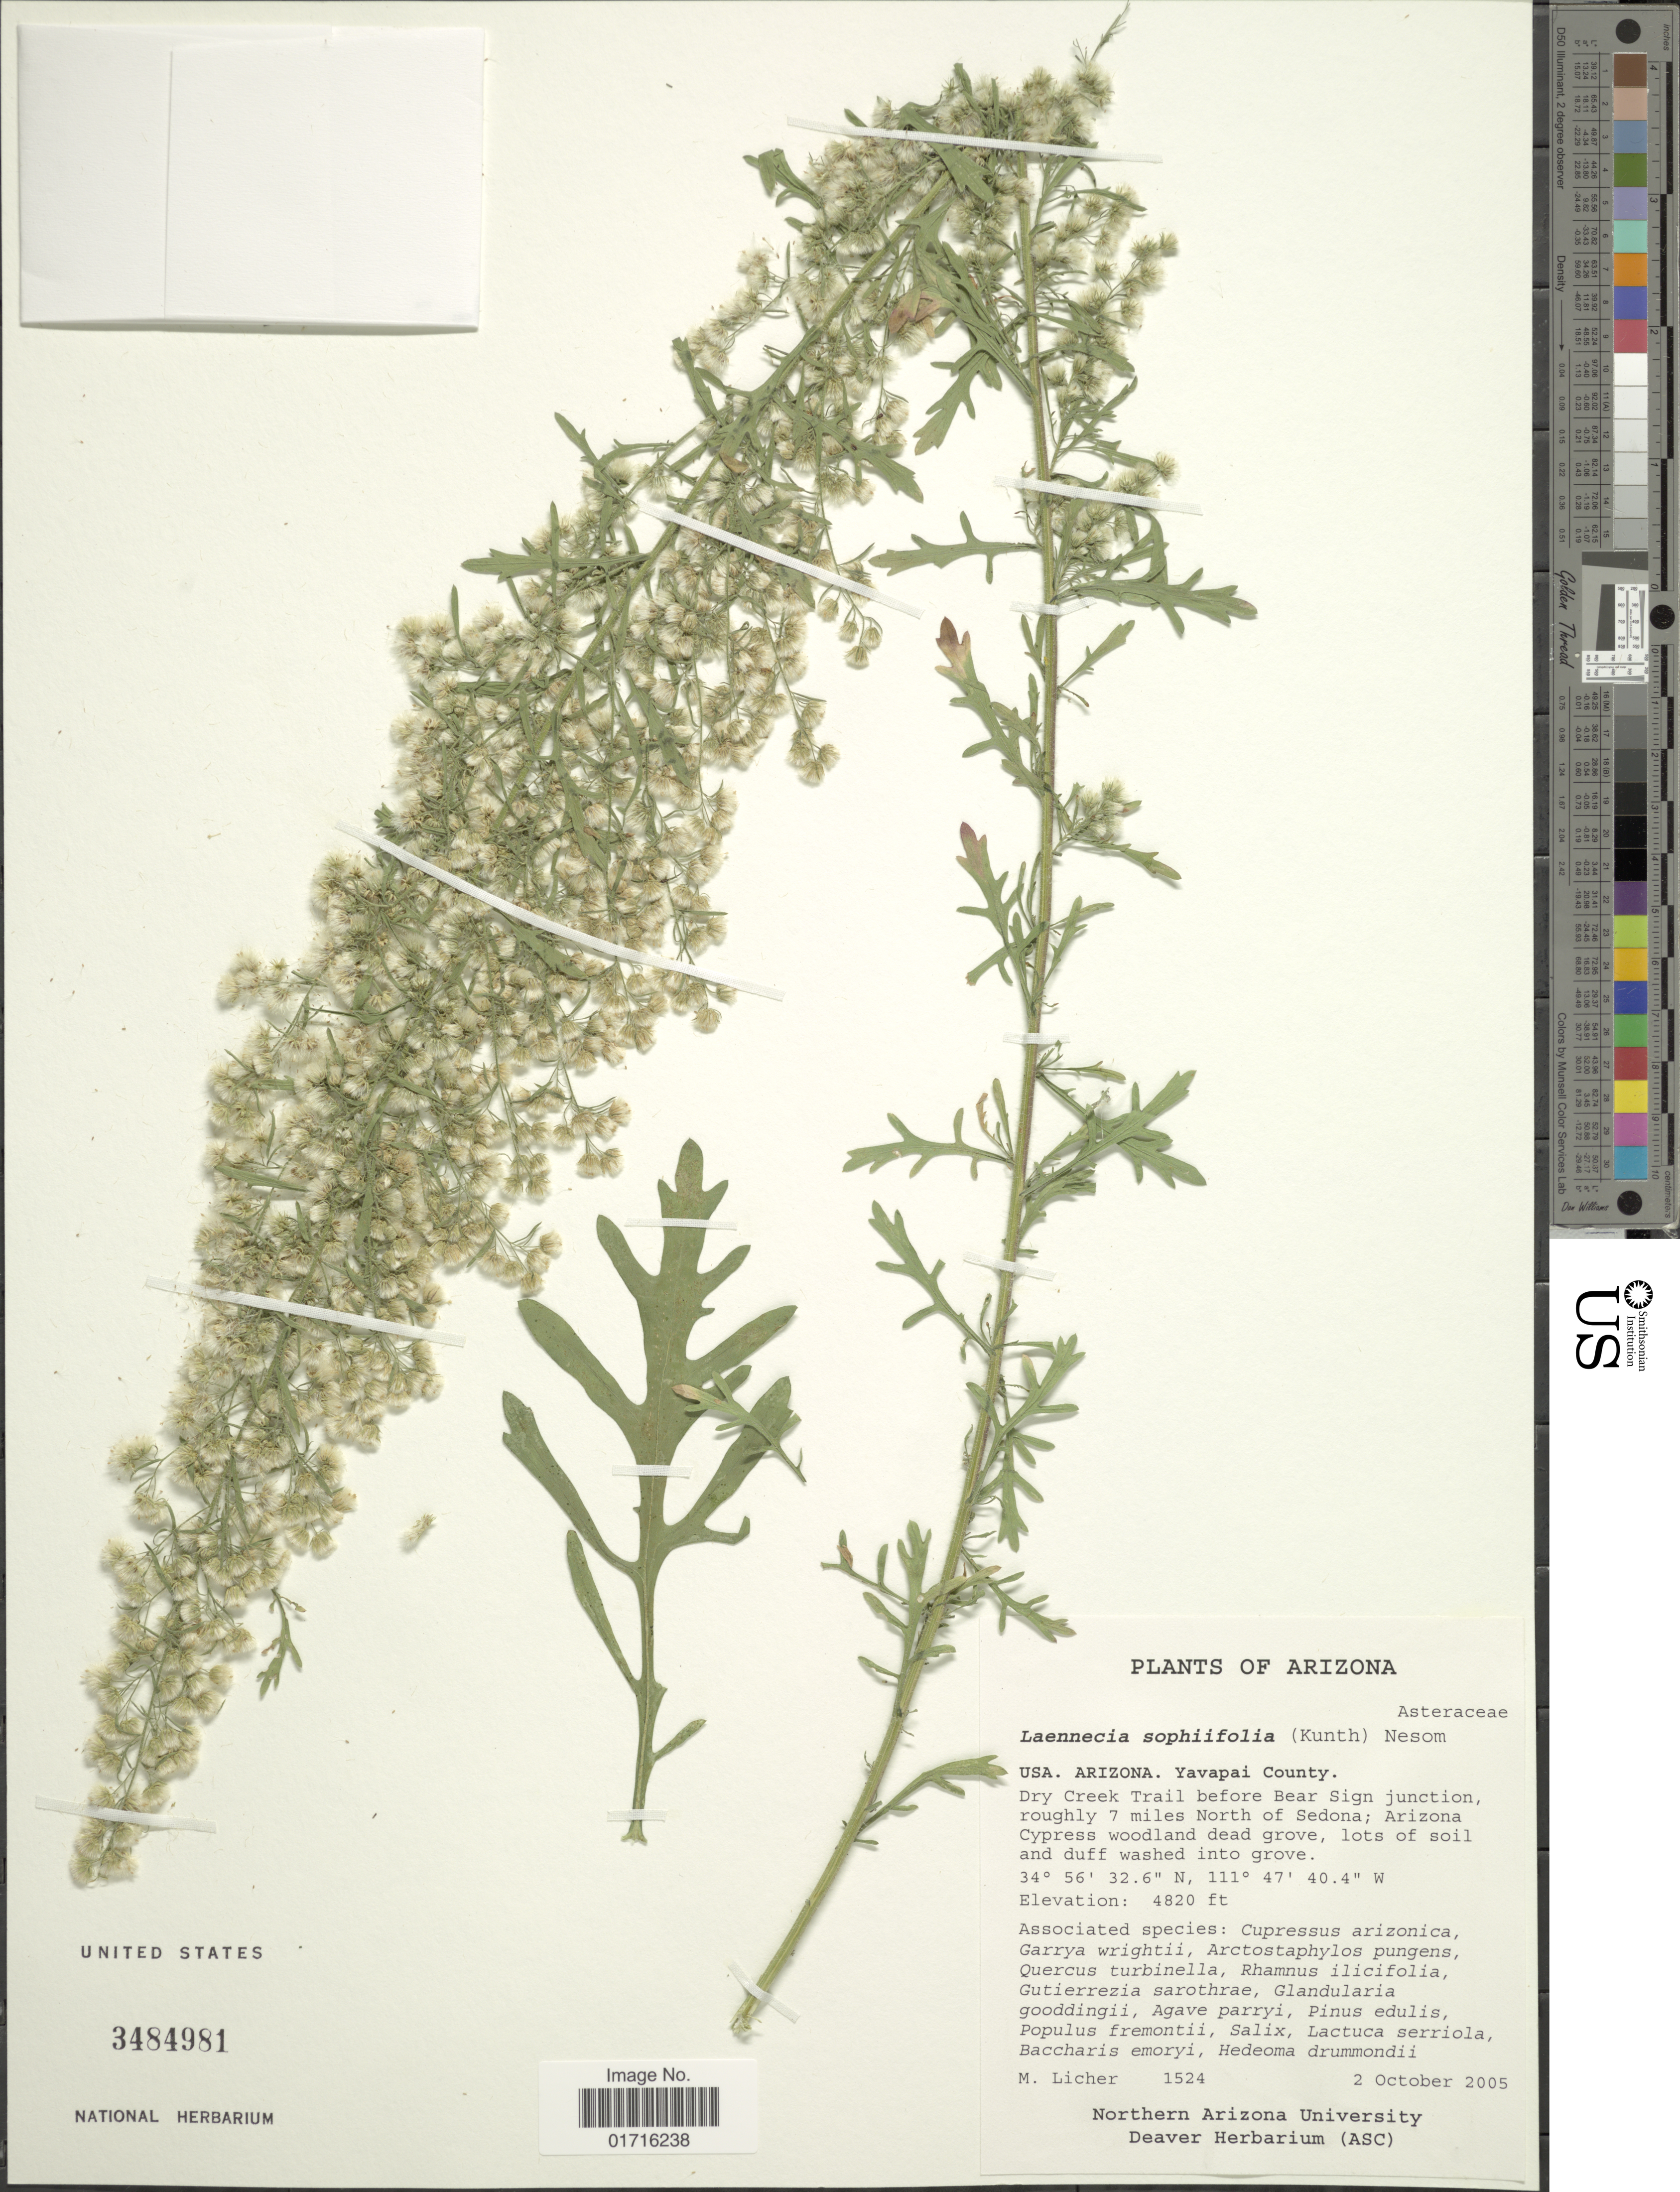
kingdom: Plantae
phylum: Tracheophyta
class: Magnoliopsida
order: Asterales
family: Asteraceae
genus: Conyza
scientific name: Conyza sophiaefolia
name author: Kunth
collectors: M. Licher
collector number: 1524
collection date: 2005-10-02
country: United States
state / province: Arizona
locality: Yavapai County, Dry Creek Trail before Bear Sign junction, roughly 7 miles north of Sedona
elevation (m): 1469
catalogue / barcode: US 3484981